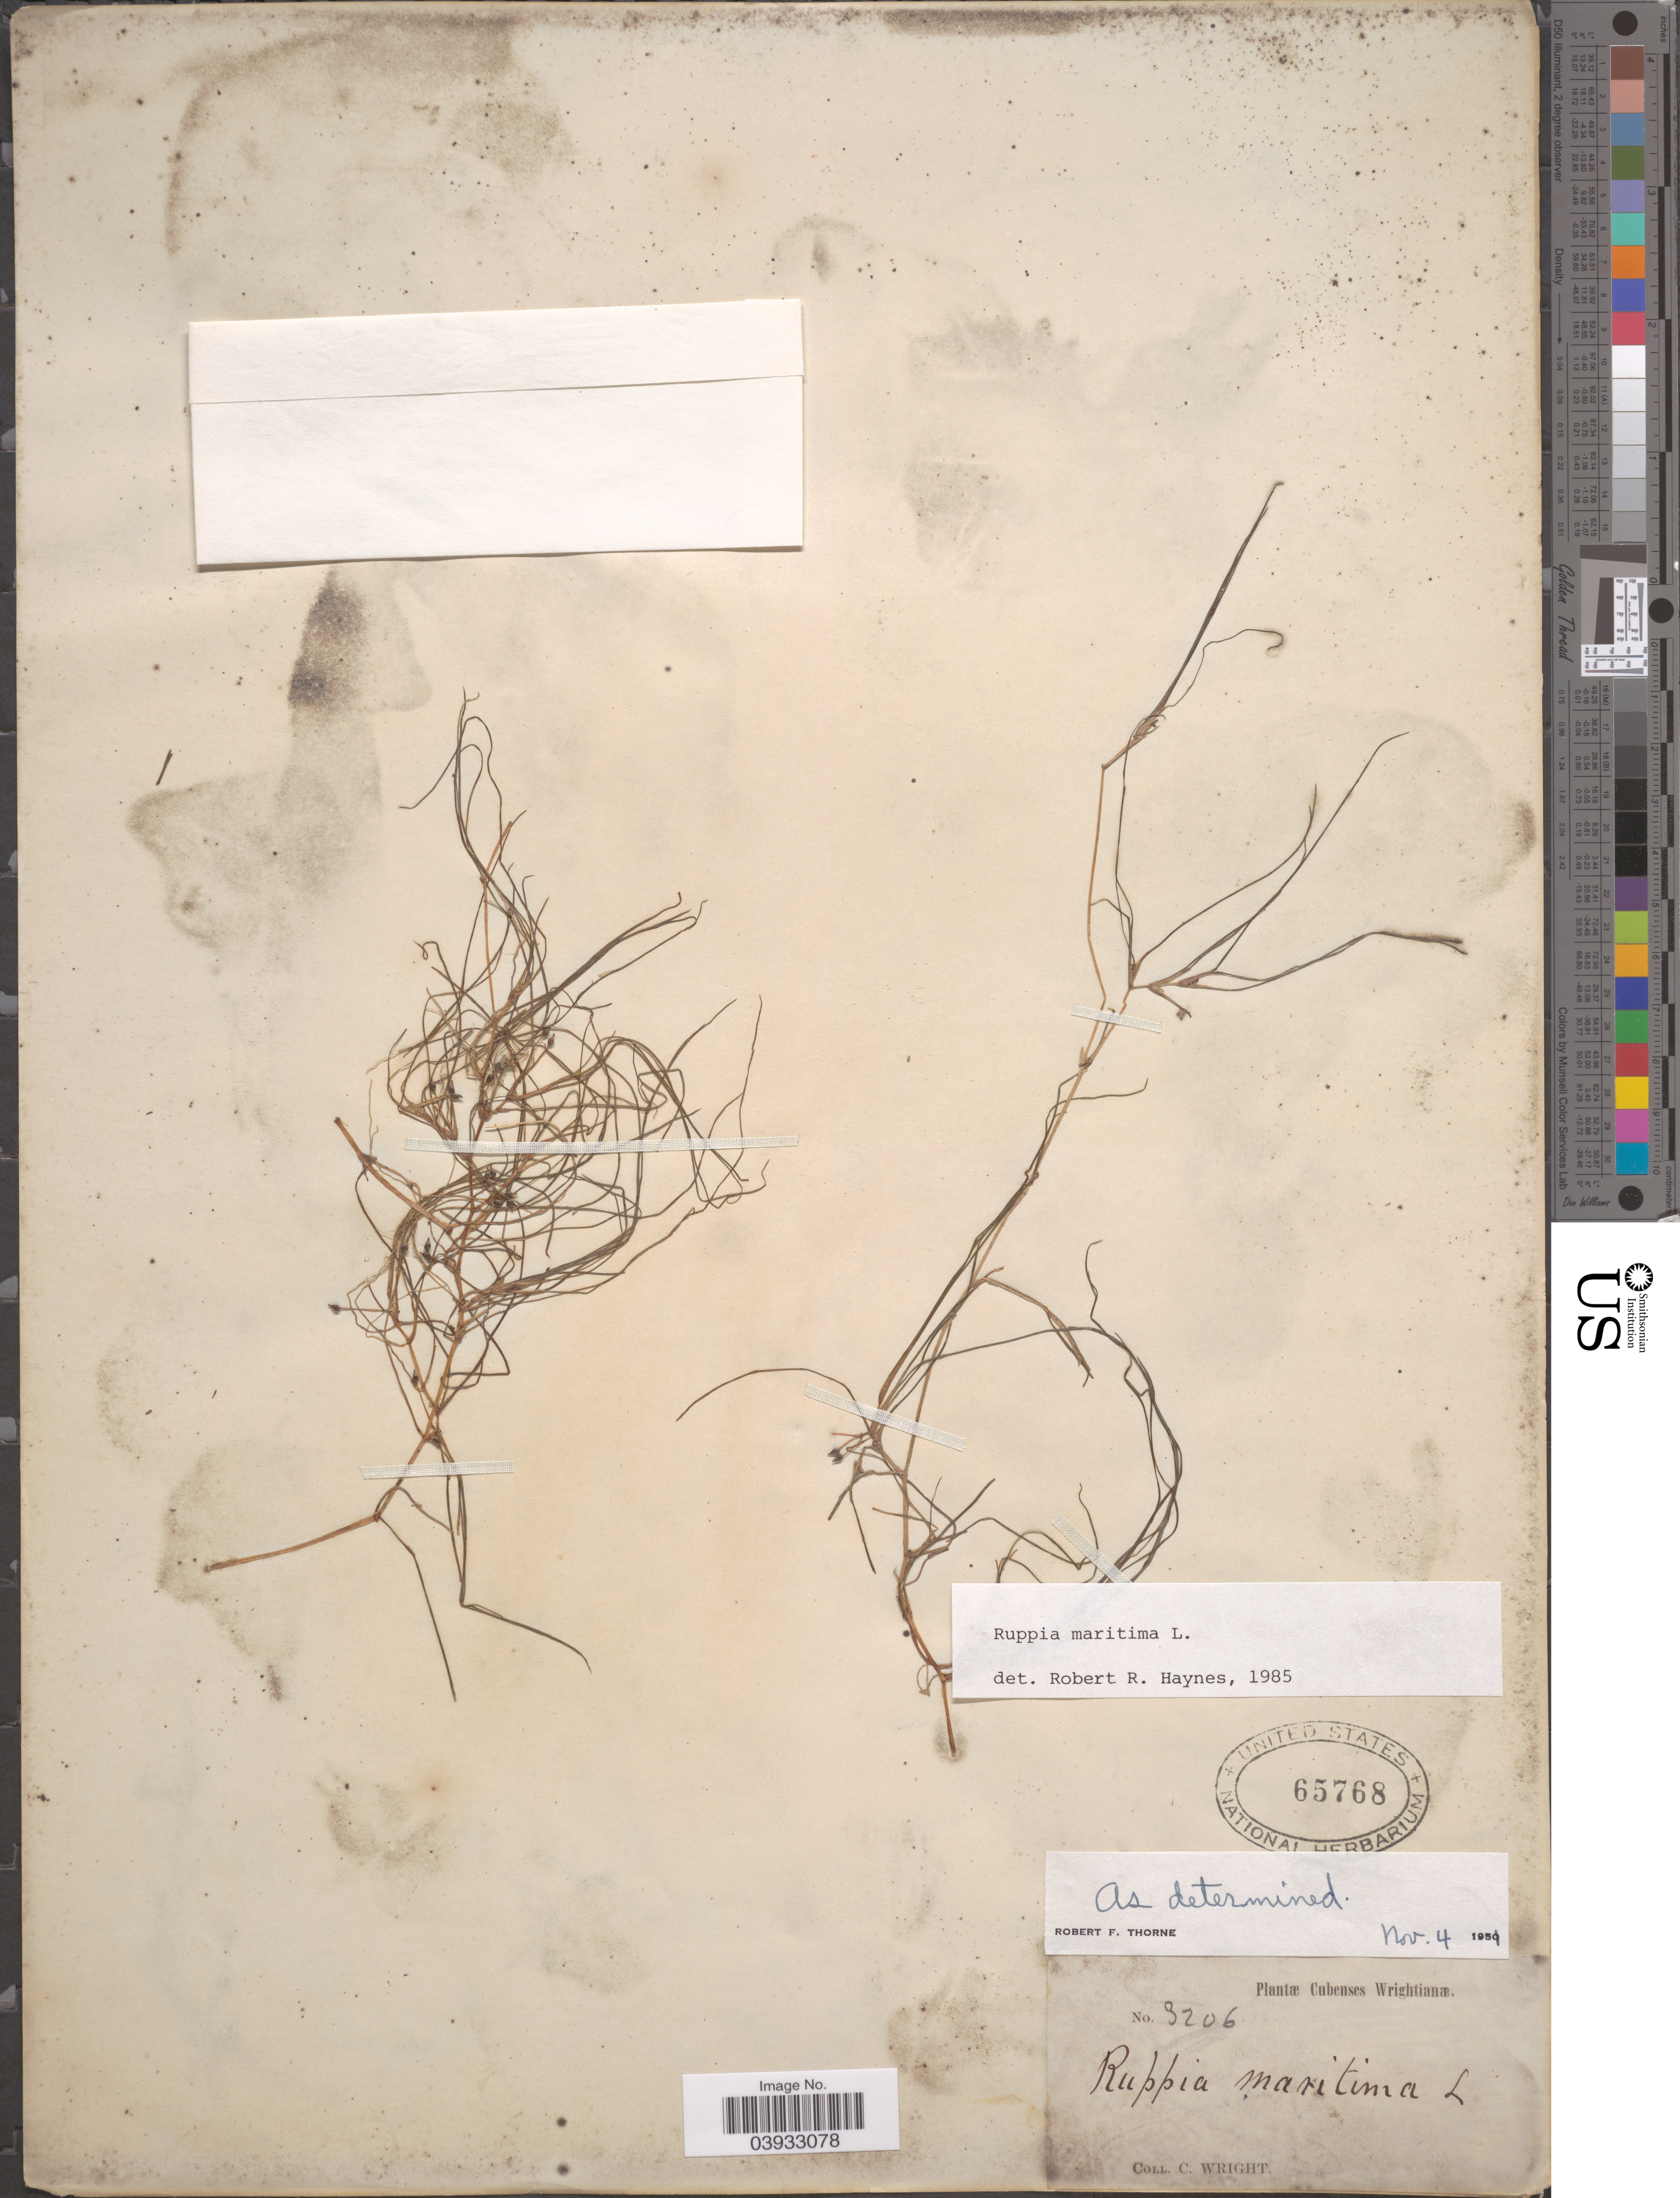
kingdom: Plantae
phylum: Tracheophyta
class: Liliopsida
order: Alismatales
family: Ruppiaceae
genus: Ruppia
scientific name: Ruppia maritima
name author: L.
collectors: C. Wright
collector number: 3206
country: Cuba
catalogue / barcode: US 65768